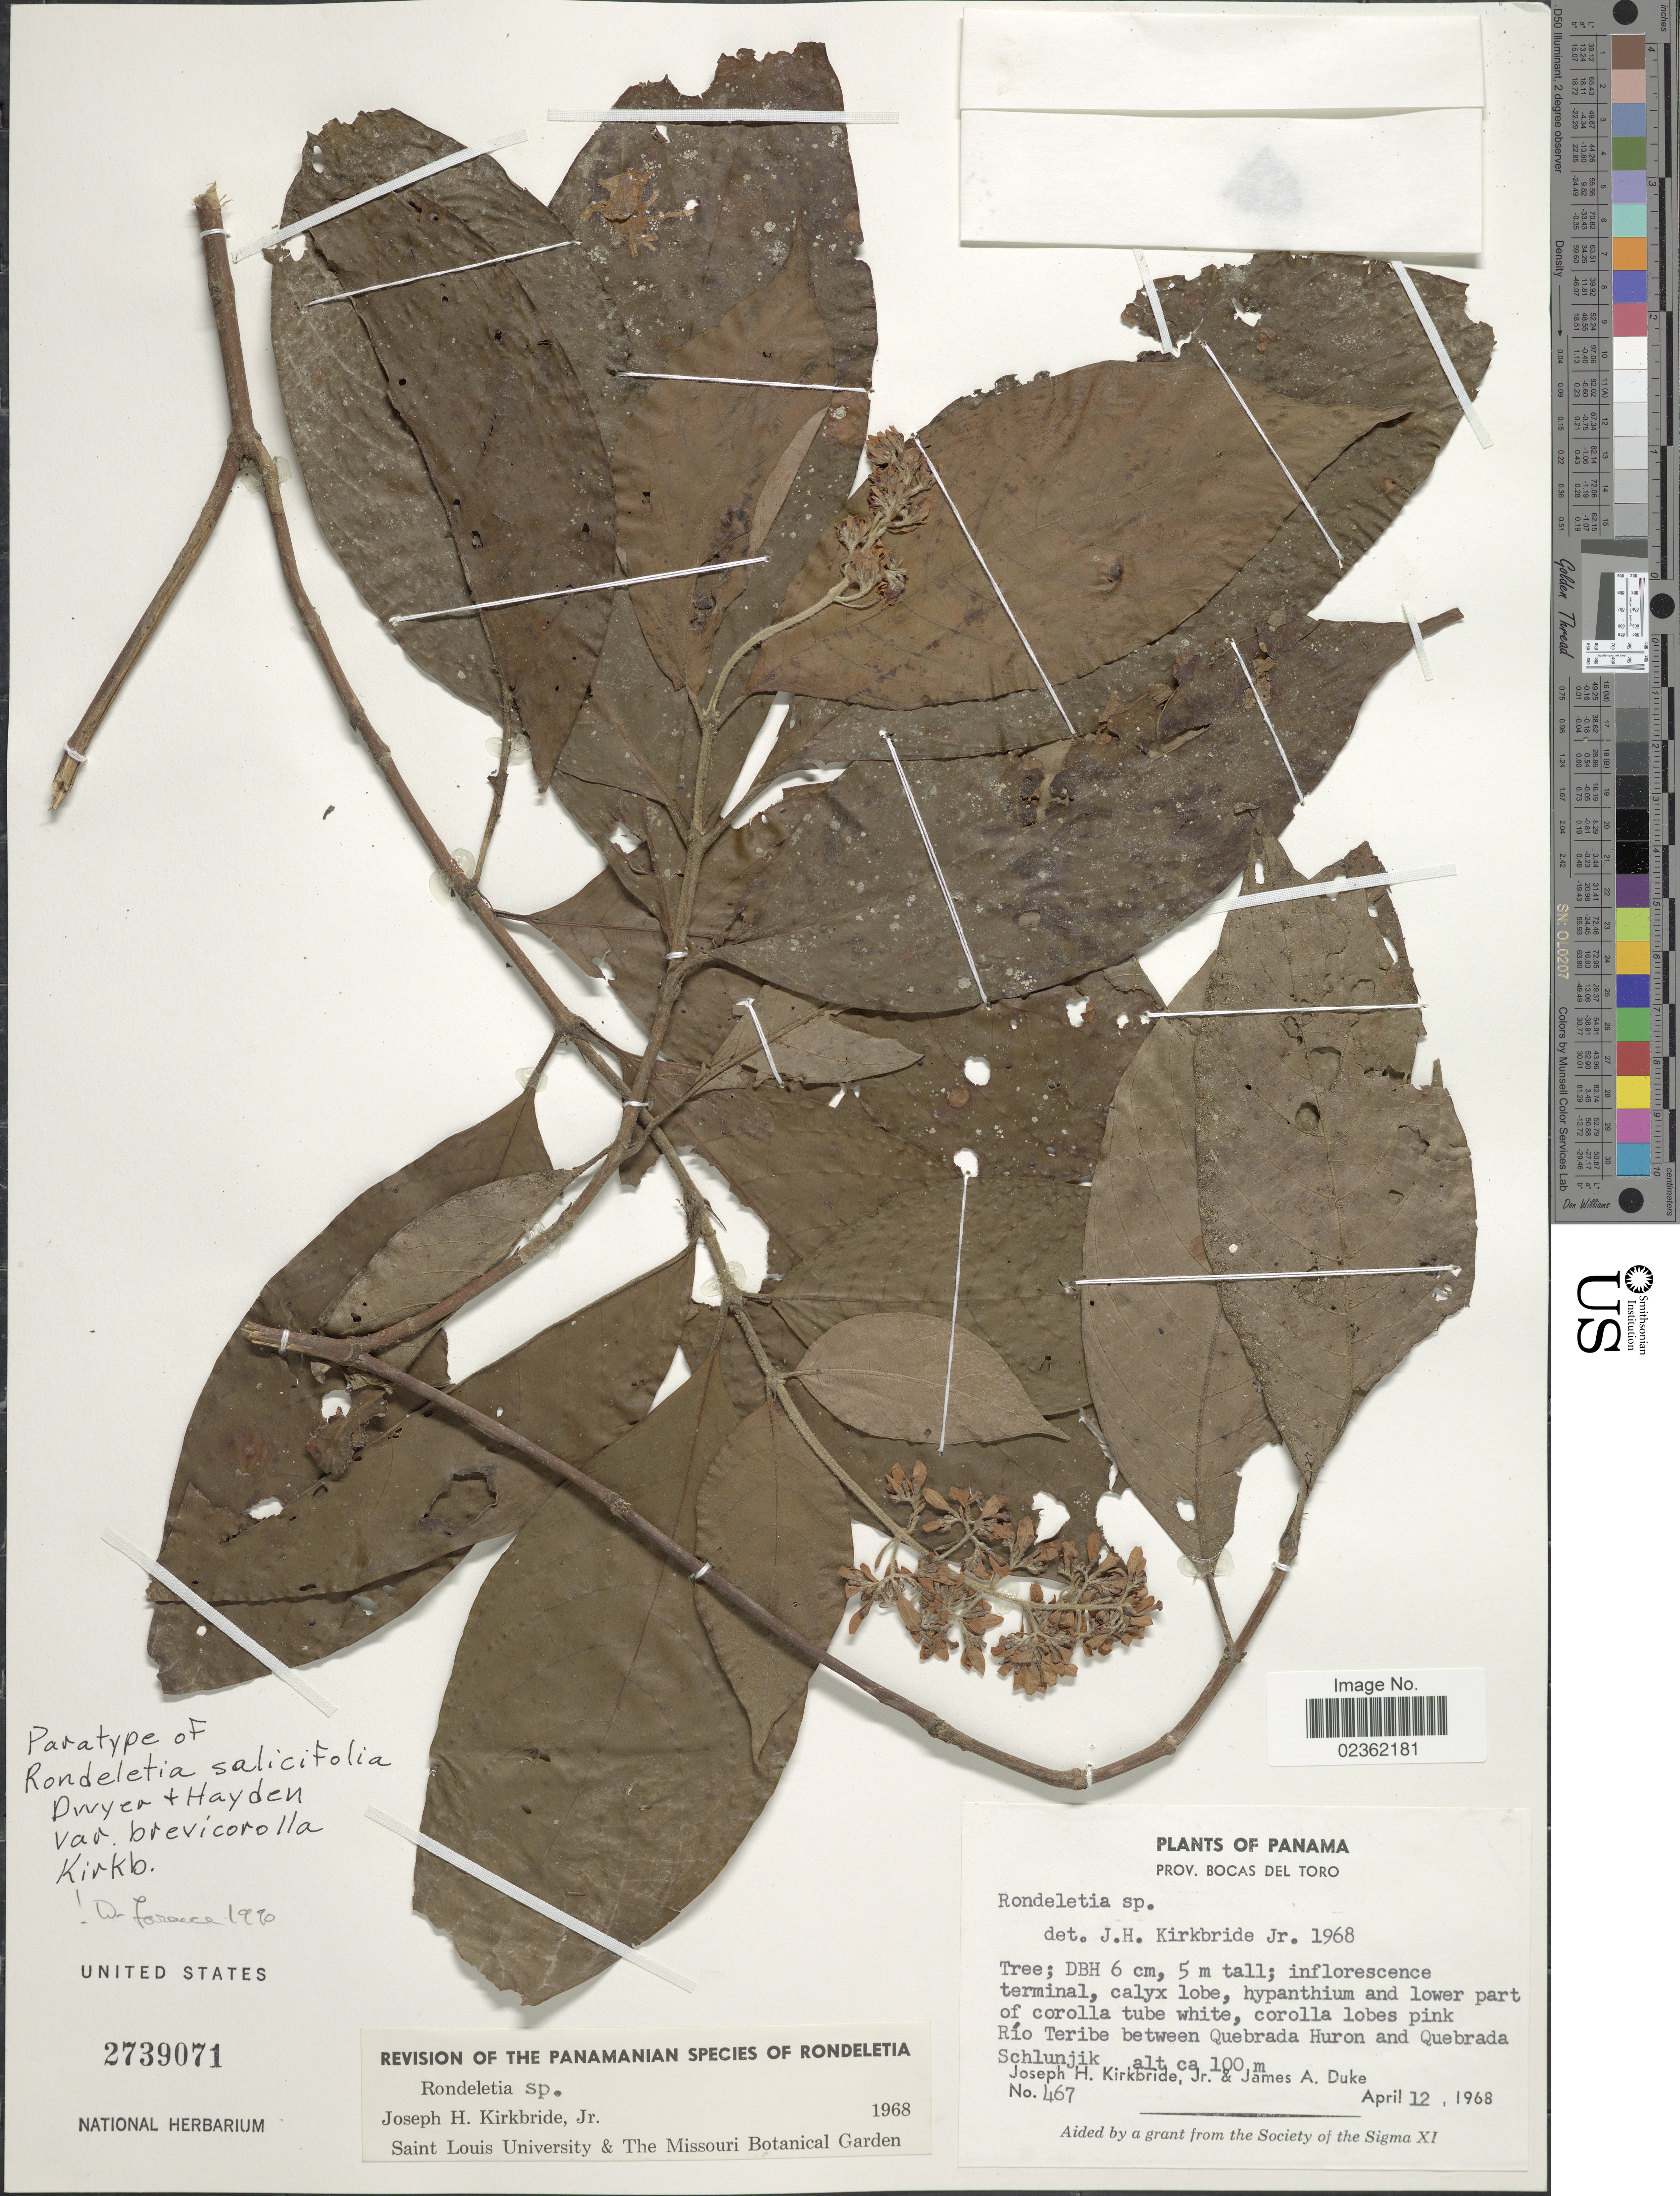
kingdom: Plantae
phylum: Tracheophyta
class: Magnoliopsida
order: Gentianales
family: Rubiaceae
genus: Rondeletia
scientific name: Rondeletia salicifolia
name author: Dwyer & M.V. Hayden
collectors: J. H. Kirkbride & J. A. Duke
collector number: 467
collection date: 1968-04-12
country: Panama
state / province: Bocas del Toro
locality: Rio Teribe between Quebrada Huron and Quebrada Schlunjik.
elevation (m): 100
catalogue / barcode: US 2739071